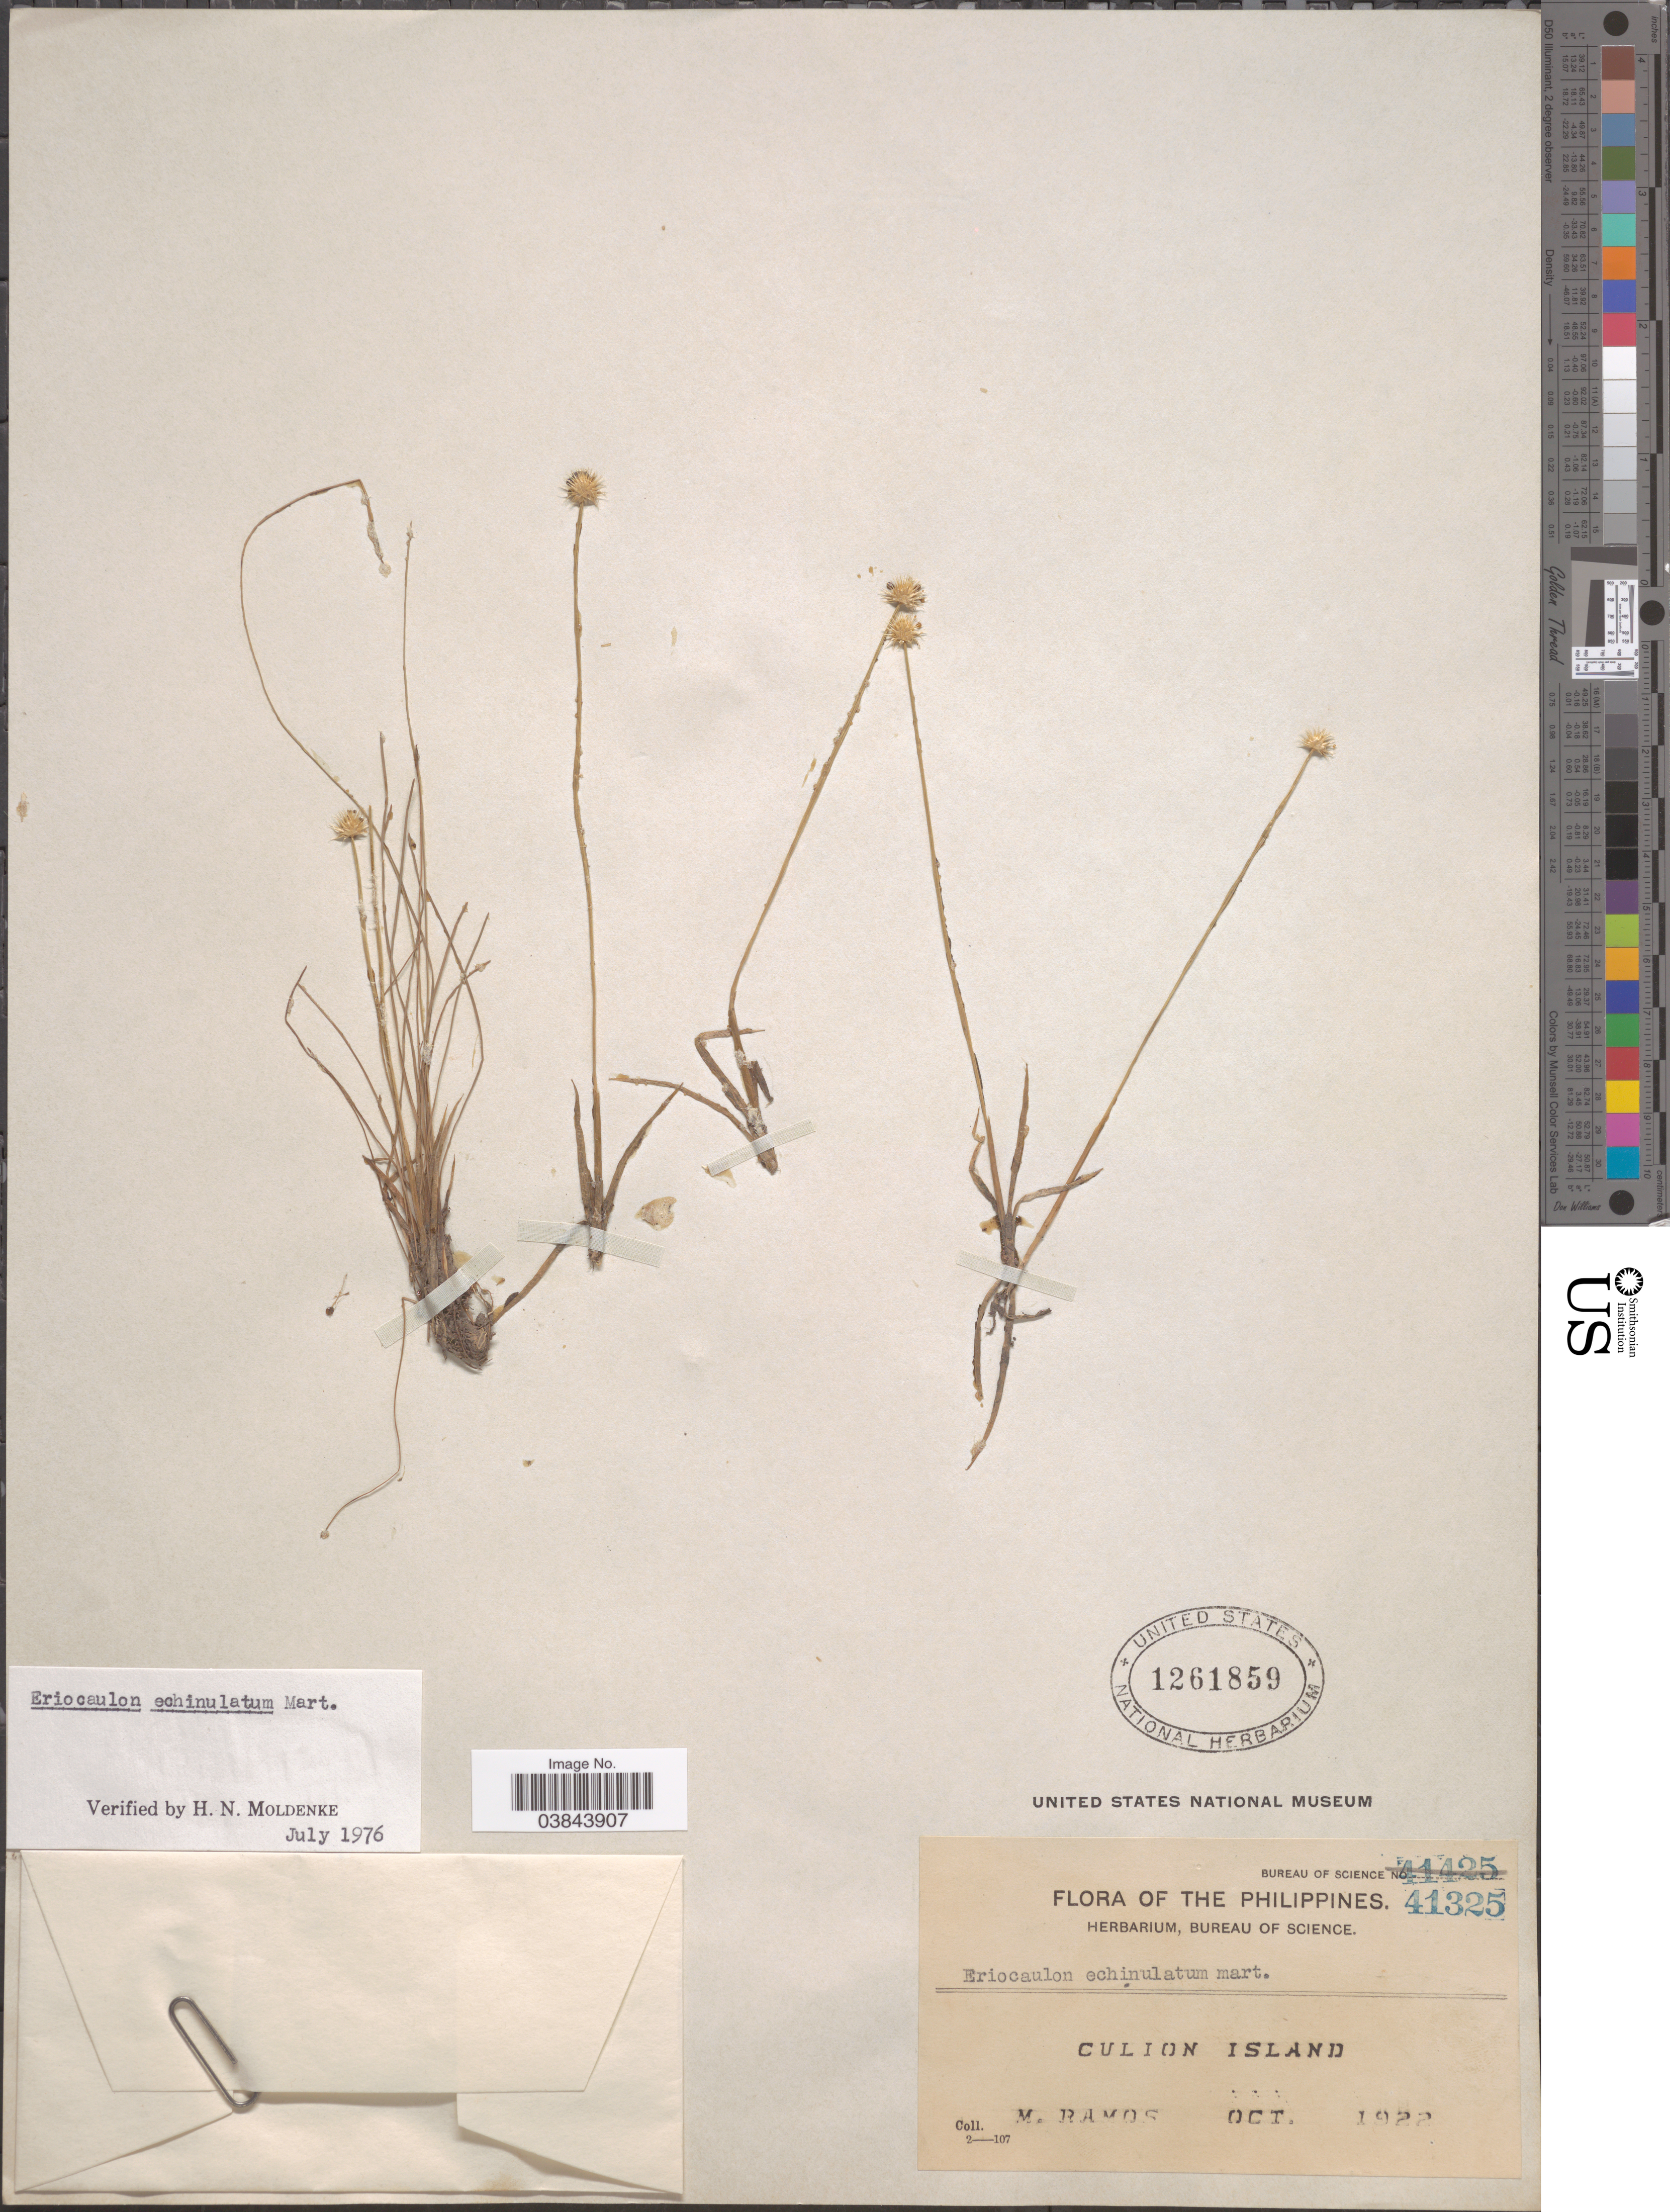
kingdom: Plantae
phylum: Tracheophyta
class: Liliopsida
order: Poales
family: Eriocaulaceae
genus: Eriocaulon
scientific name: Eriocaulon echinulatum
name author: Mart.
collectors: M. Ramos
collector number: Bureau of Science 41325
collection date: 1922-10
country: Philippines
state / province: Mimaropa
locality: Culion Island.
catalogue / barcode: US 1261859